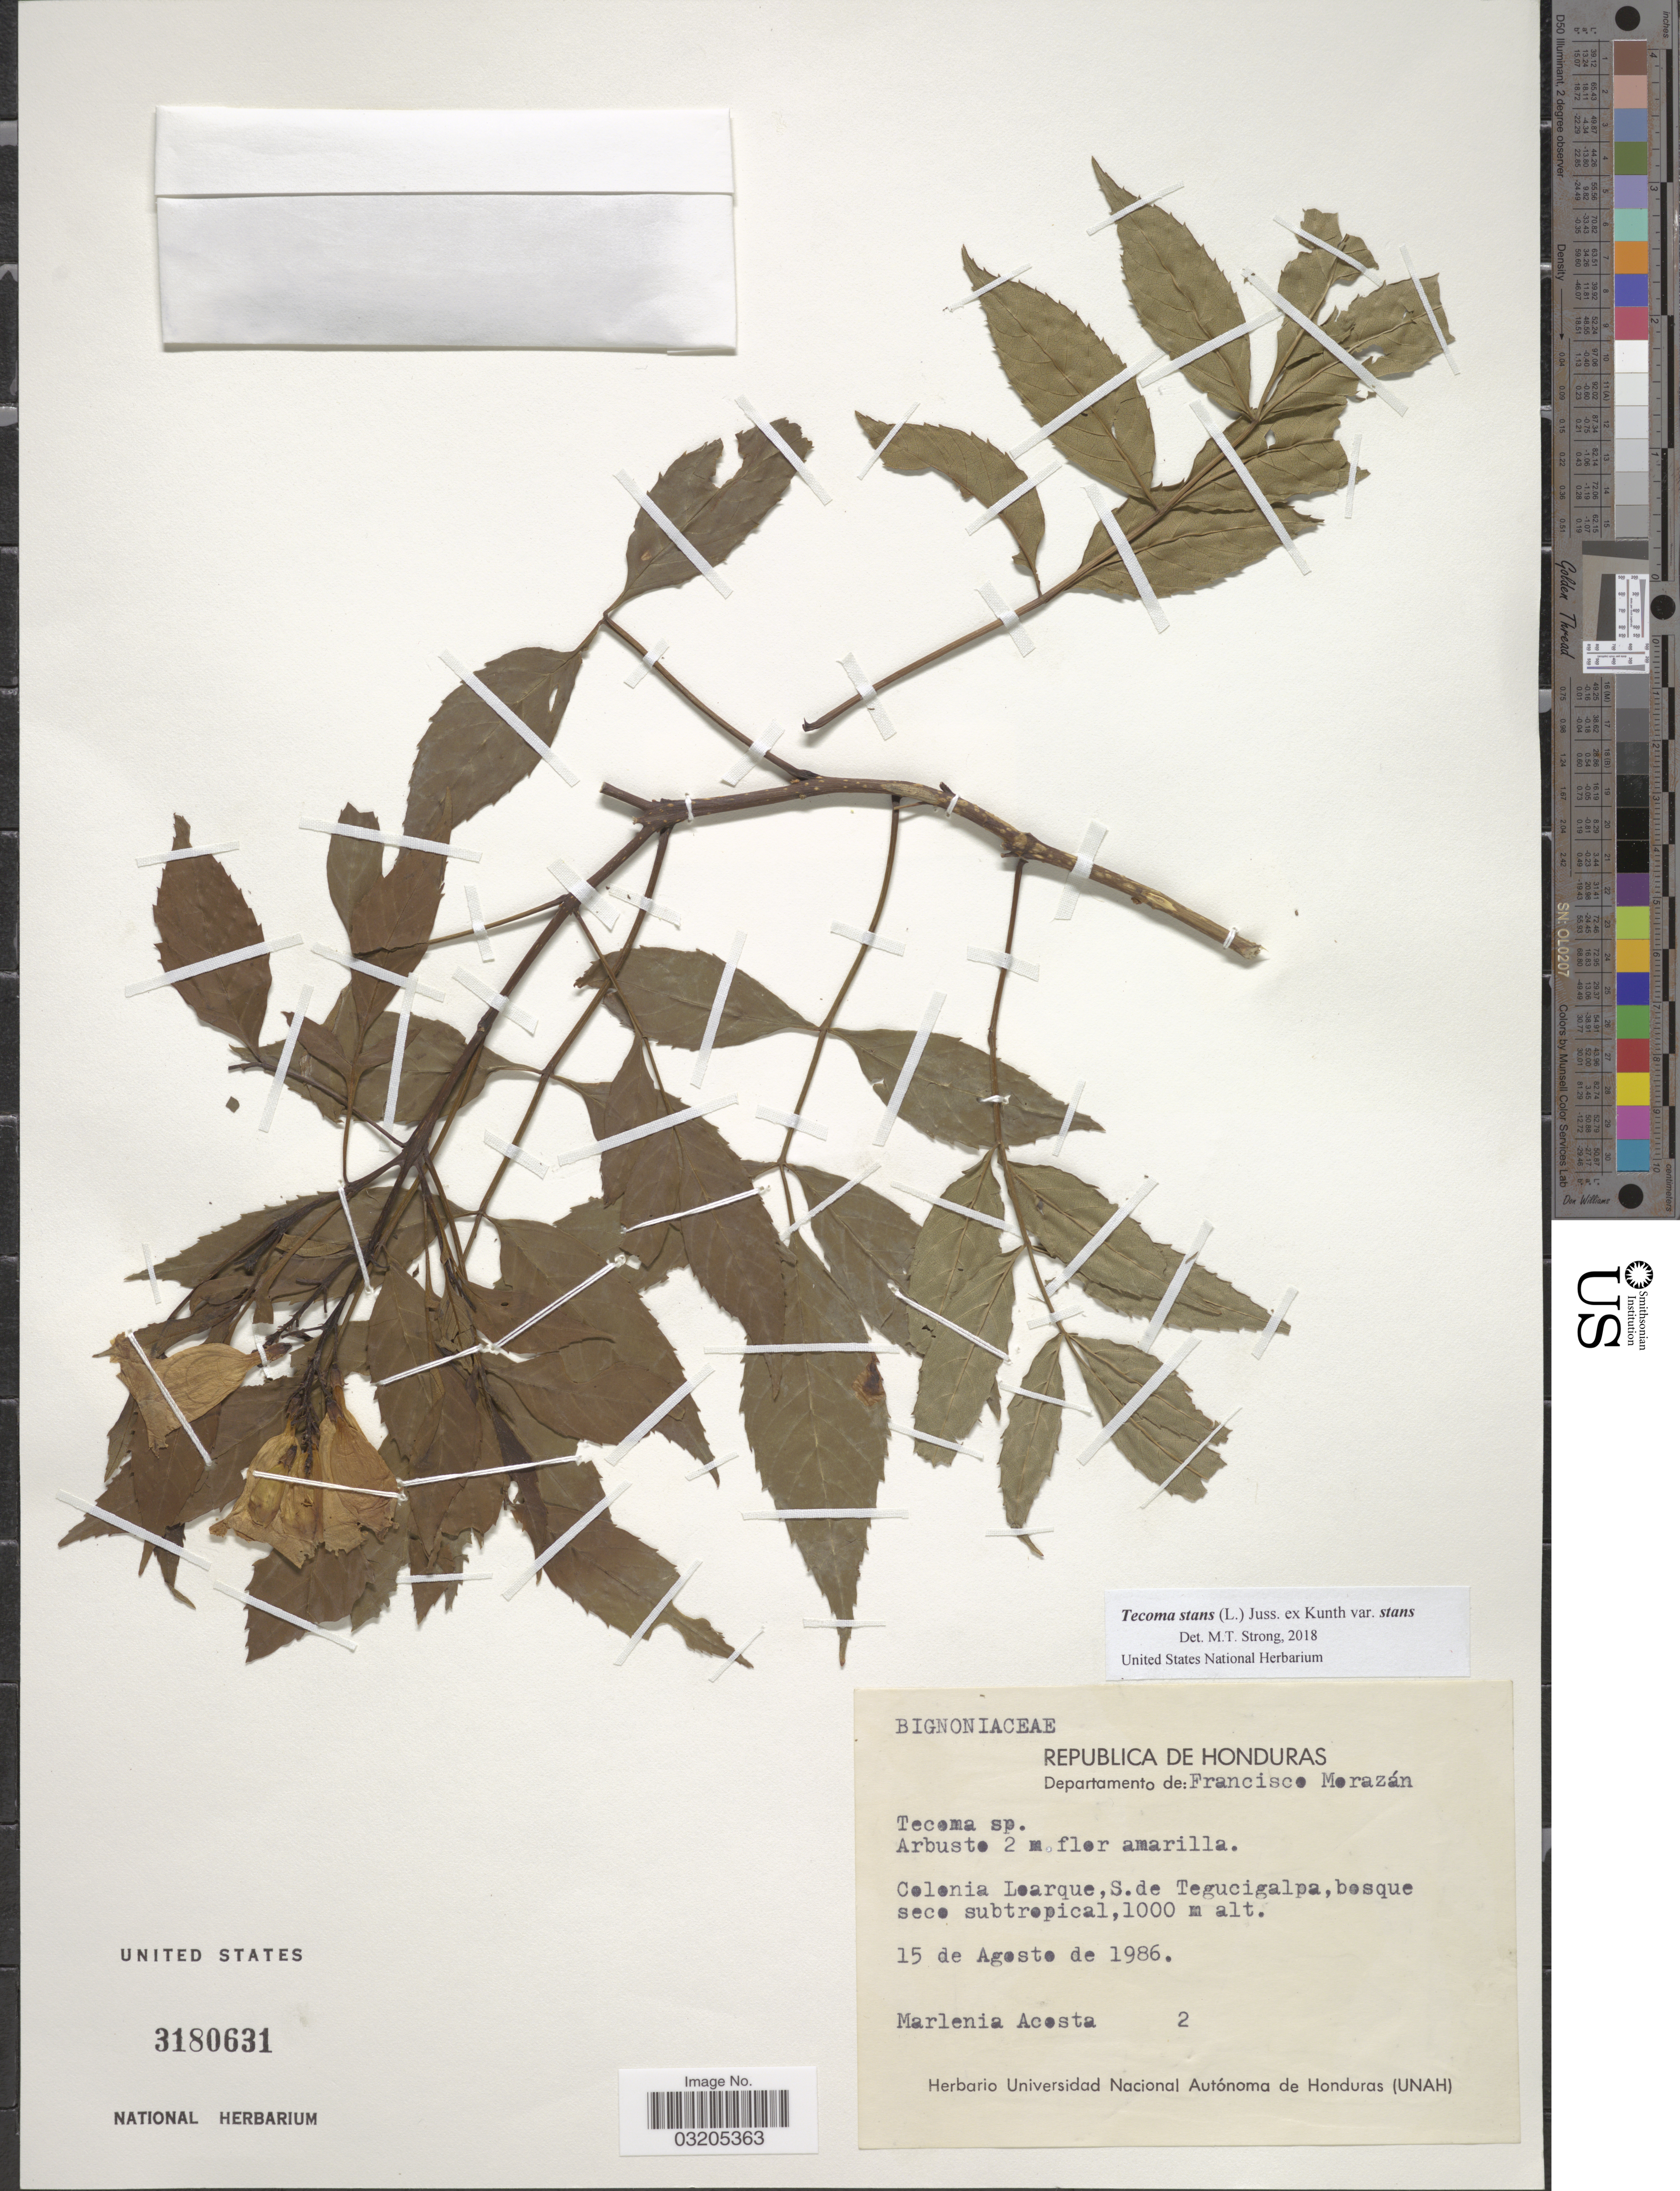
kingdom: Plantae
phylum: Tracheophyta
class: Magnoliopsida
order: Lamiales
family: Bignoniaceae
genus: Tecoma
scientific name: Tecoma stans var. stans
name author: (L.) Juss. ex Kunth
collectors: M. Acosta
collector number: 2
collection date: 1986-08-15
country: Honduras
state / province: Fco. Morazán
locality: Departamento de: Francisco Morazán. Colonia Loarque, S. de Tegucigalpa.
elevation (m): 1000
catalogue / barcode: US 3180631